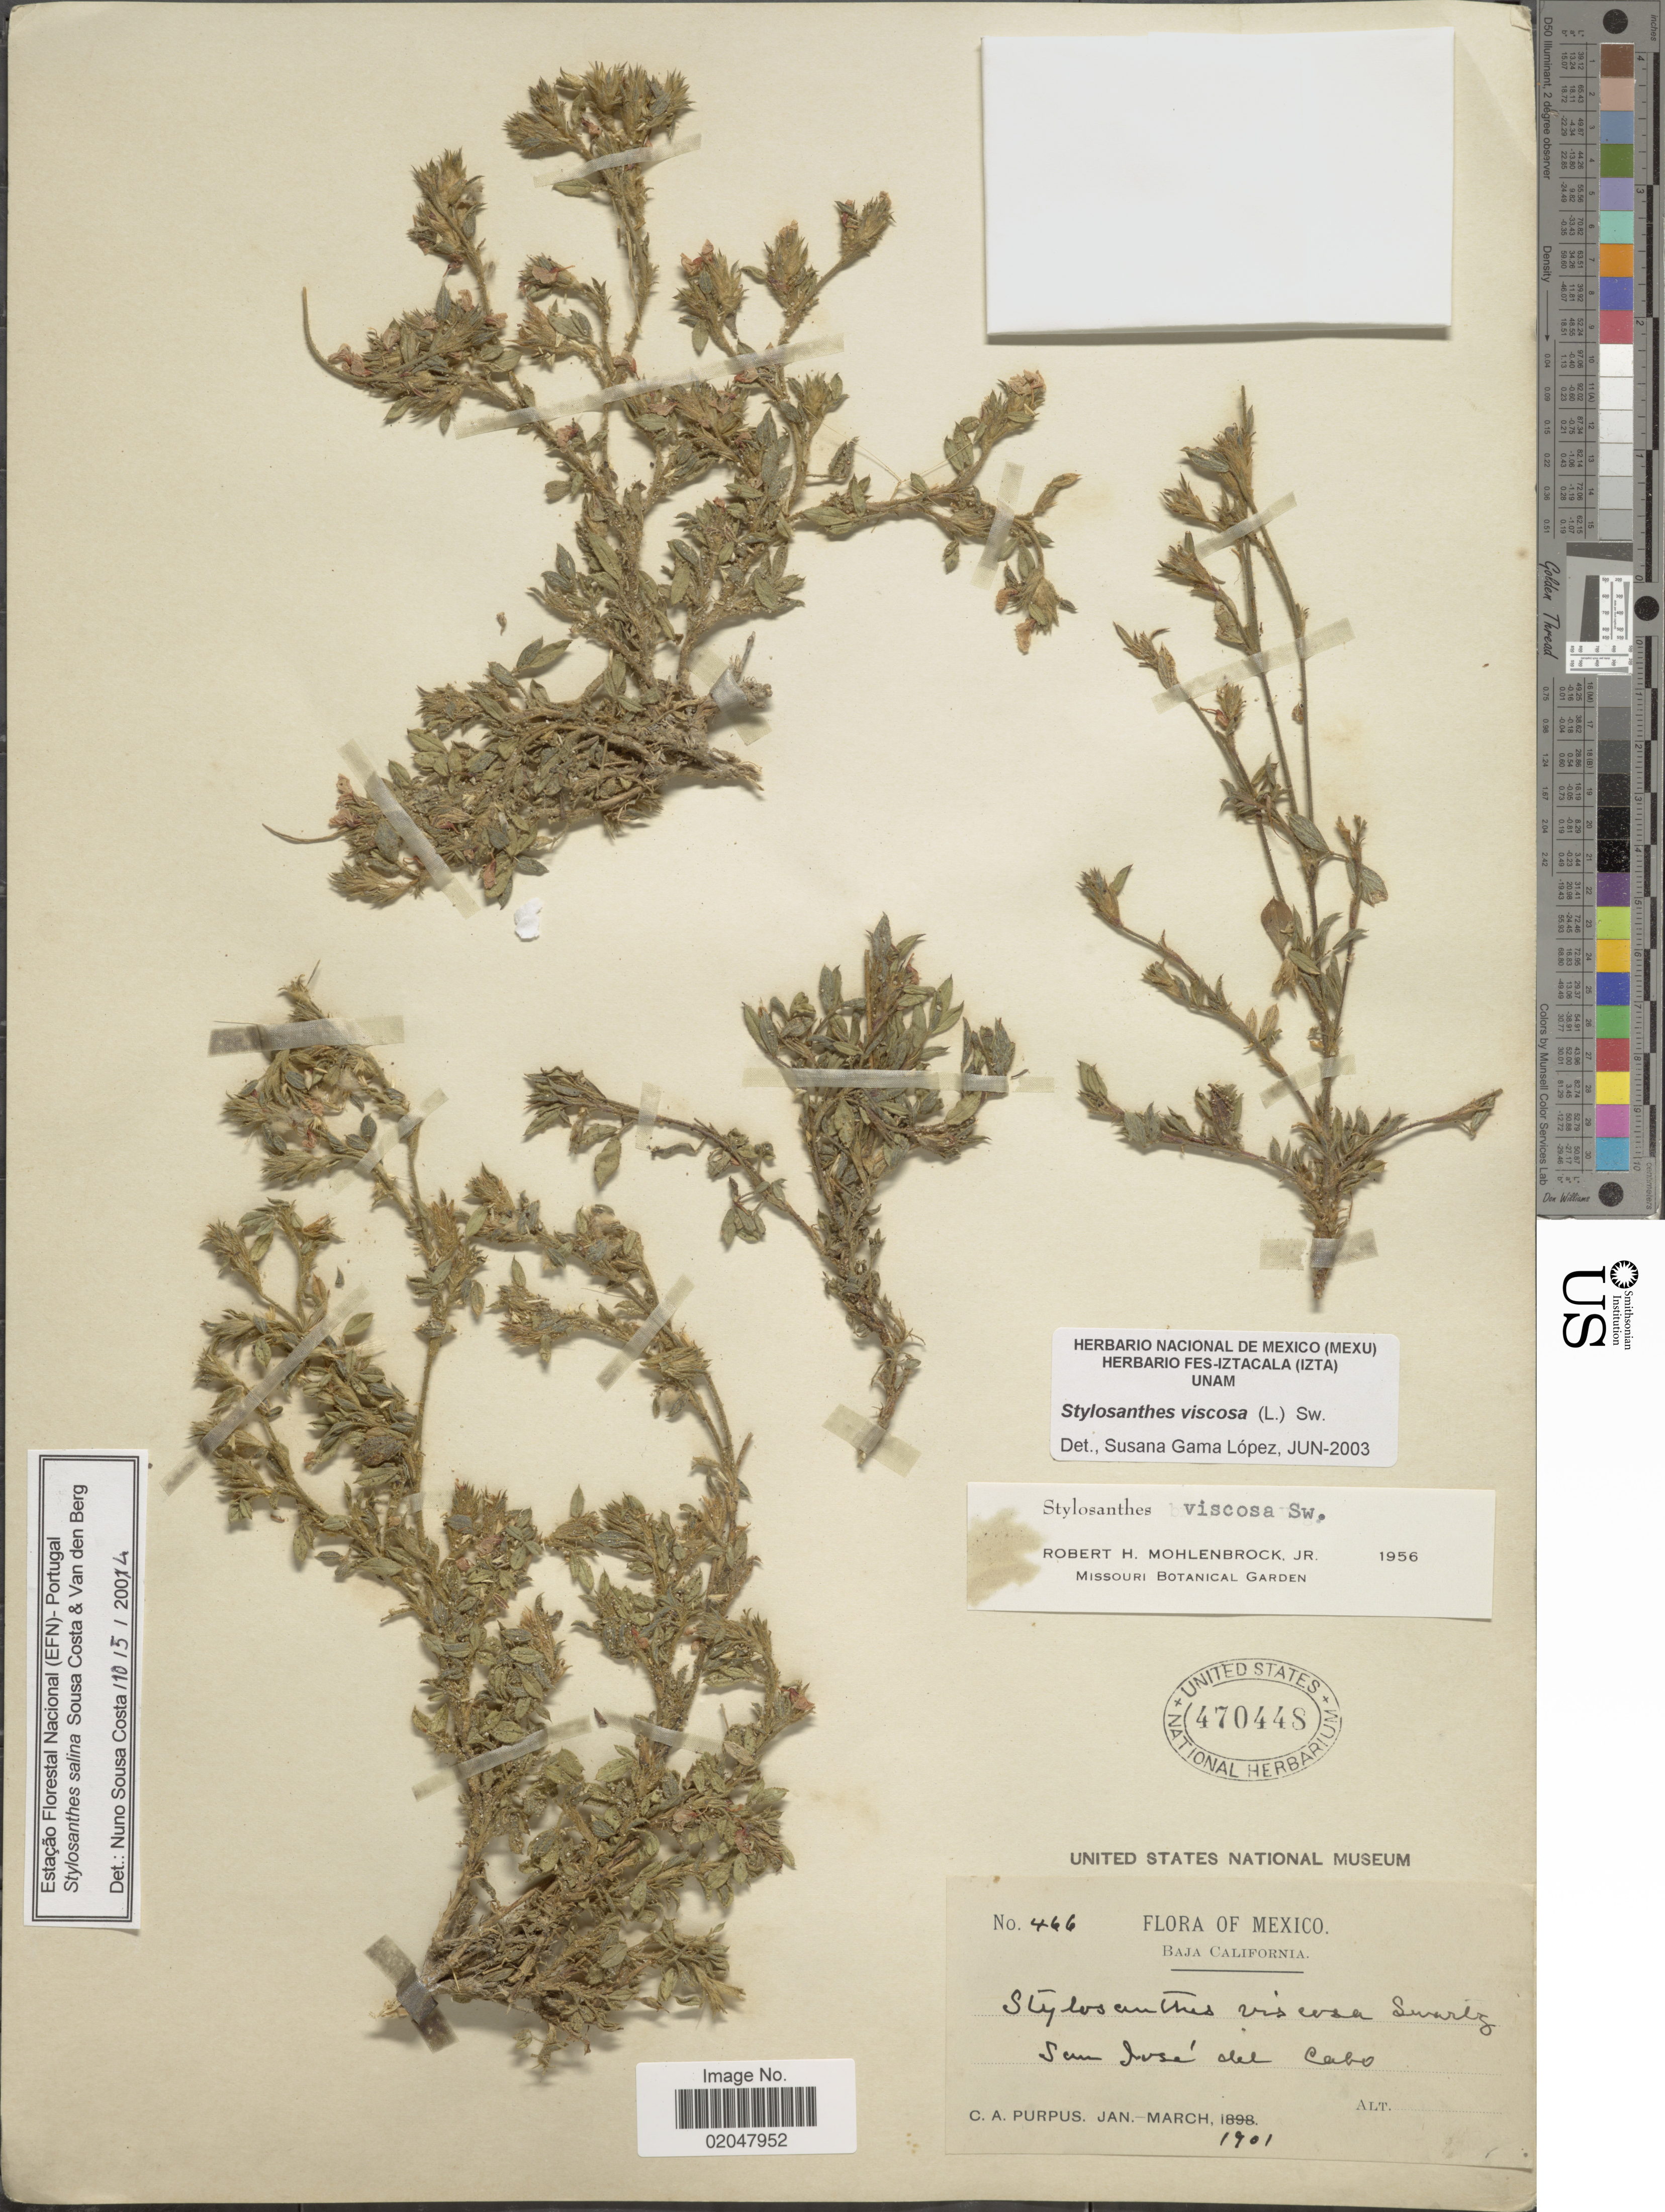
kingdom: Plantae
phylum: Tracheophyta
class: Magnoliopsida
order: Fabales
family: Fabaceae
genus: Stylosanthes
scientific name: Stylosanthes viscosa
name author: Sw.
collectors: C. A. Purpus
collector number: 466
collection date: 1901-01/1901-03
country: Mexico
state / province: Baja California Sur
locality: San Jose del Cabo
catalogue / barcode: US 470448